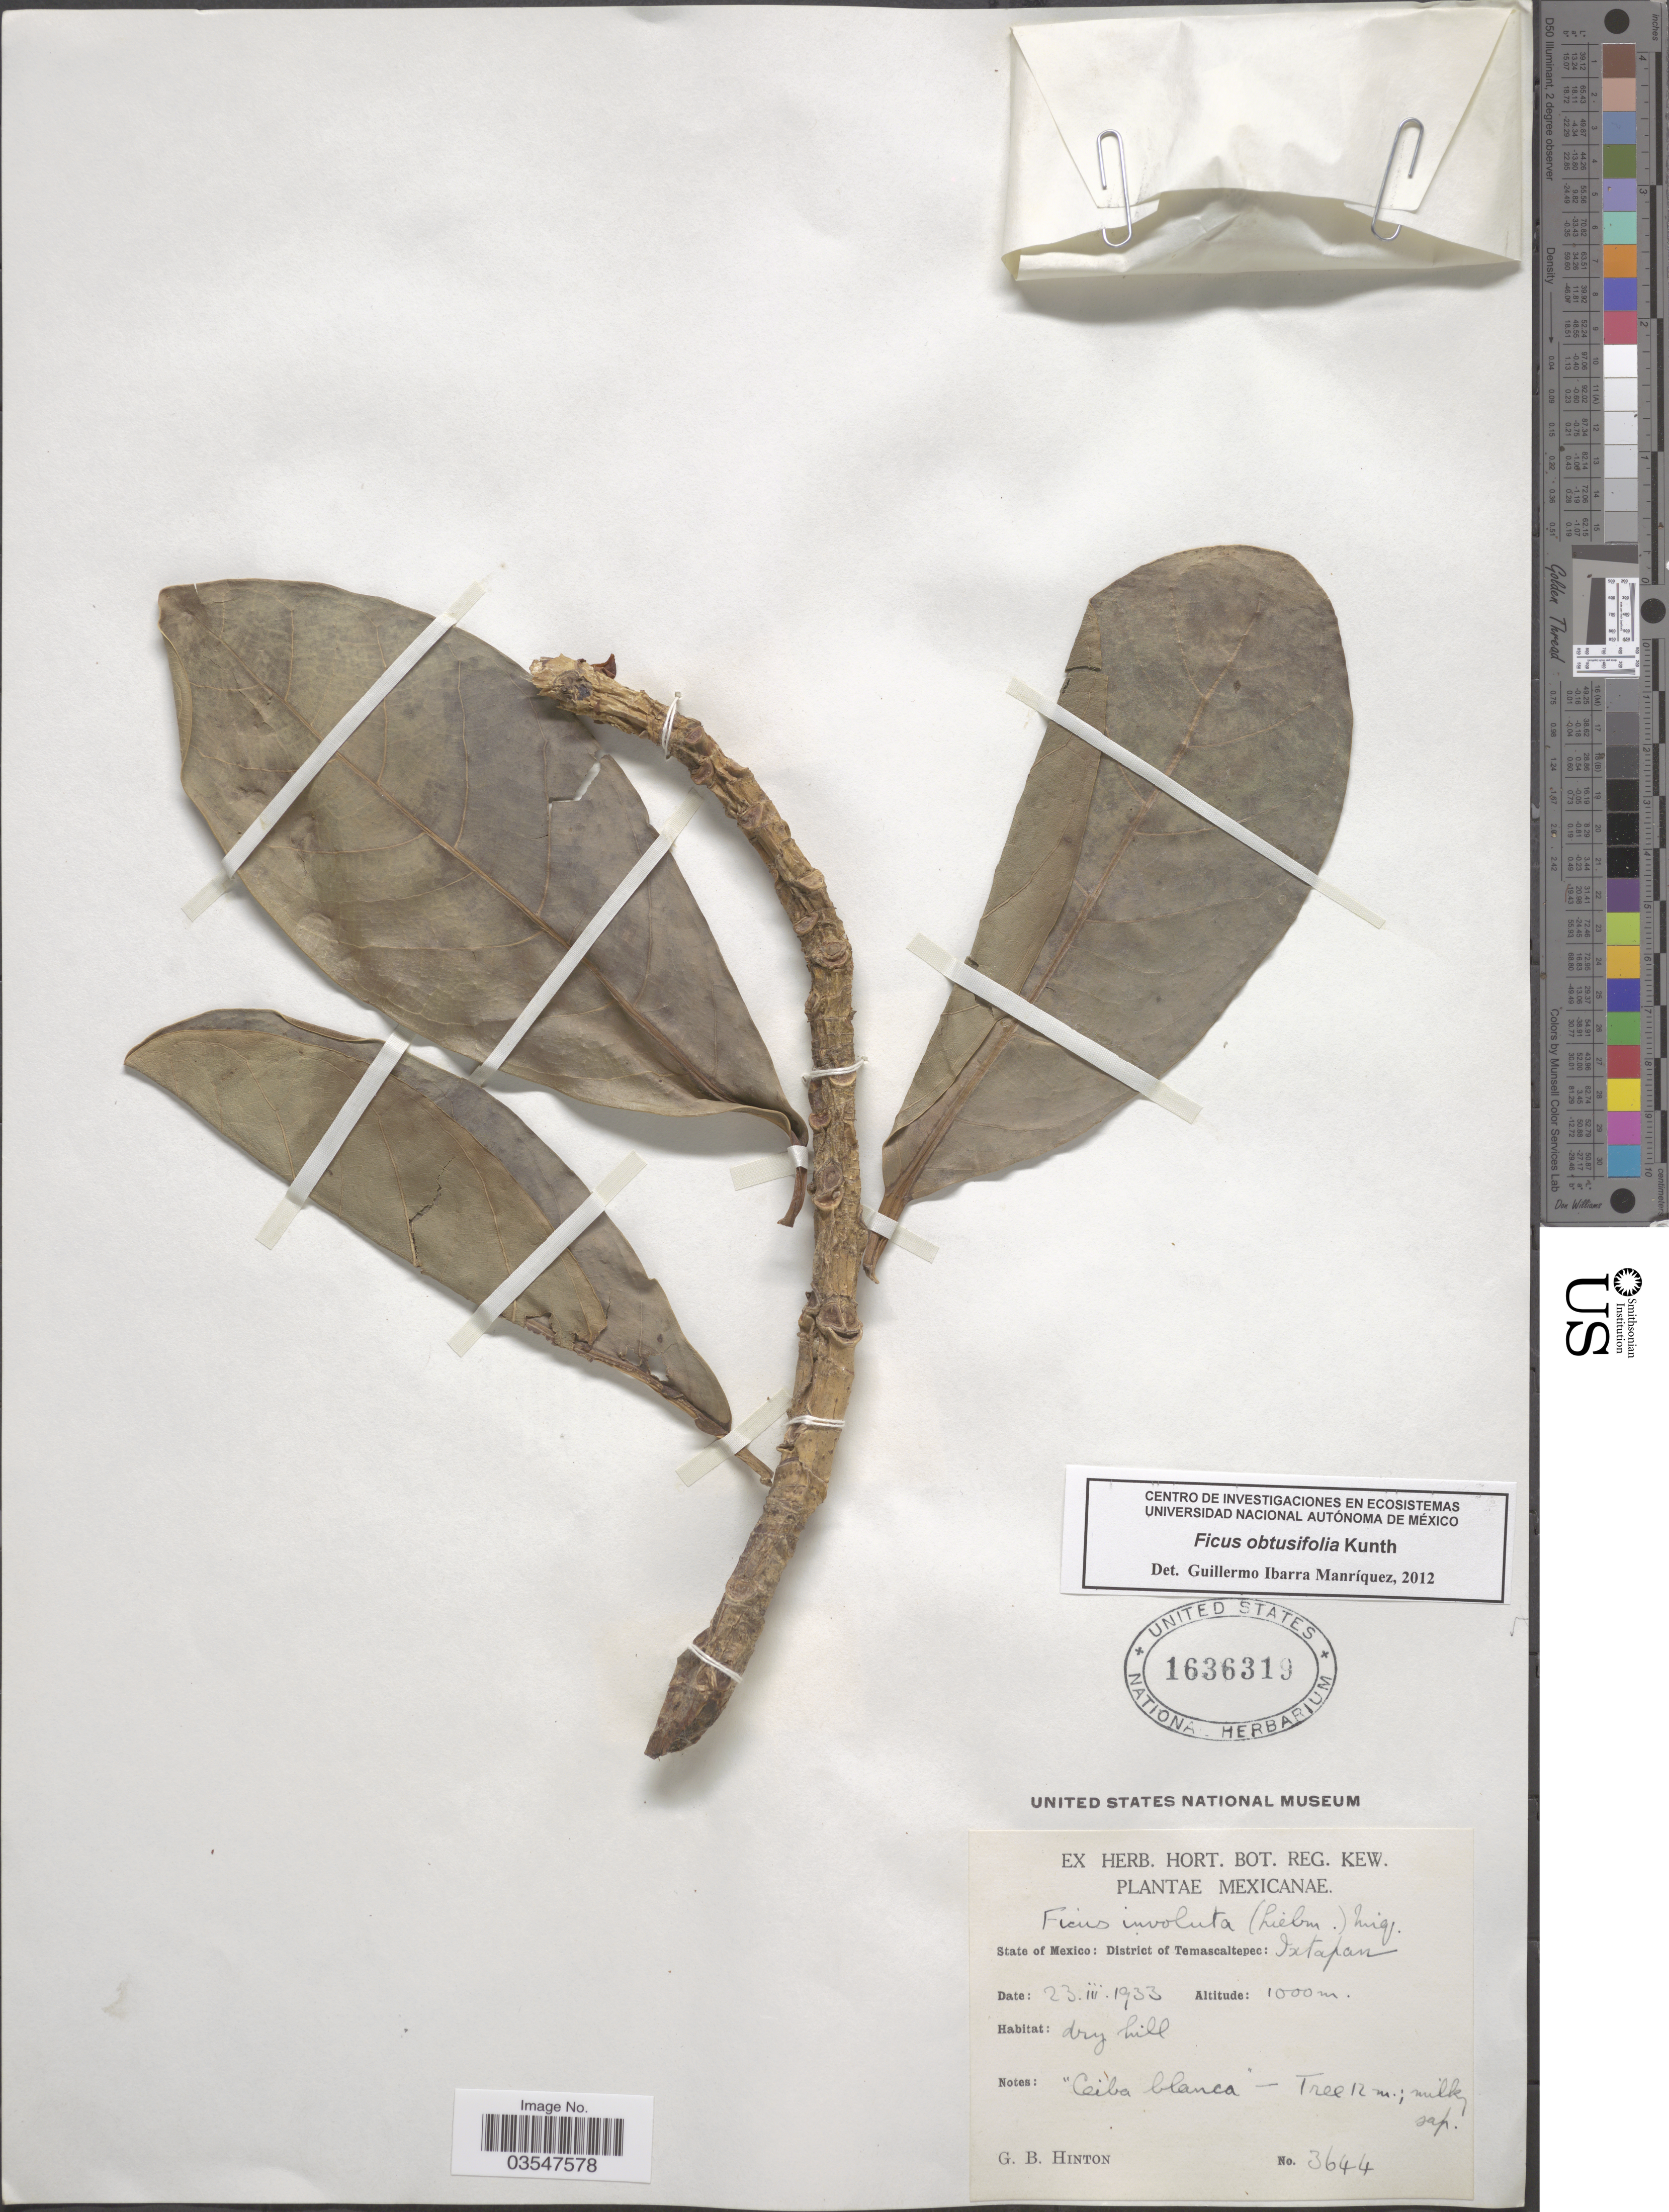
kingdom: Plantae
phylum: Tracheophyta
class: Magnoliopsida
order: Rosales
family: Moraceae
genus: Ficus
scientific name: Ficus obtusifolia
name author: Kunth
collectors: G. B. Hinton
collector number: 3644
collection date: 1933-03-23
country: Mexico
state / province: México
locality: District of Temascaltepec: Ixtapan.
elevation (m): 1000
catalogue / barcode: US 1636319